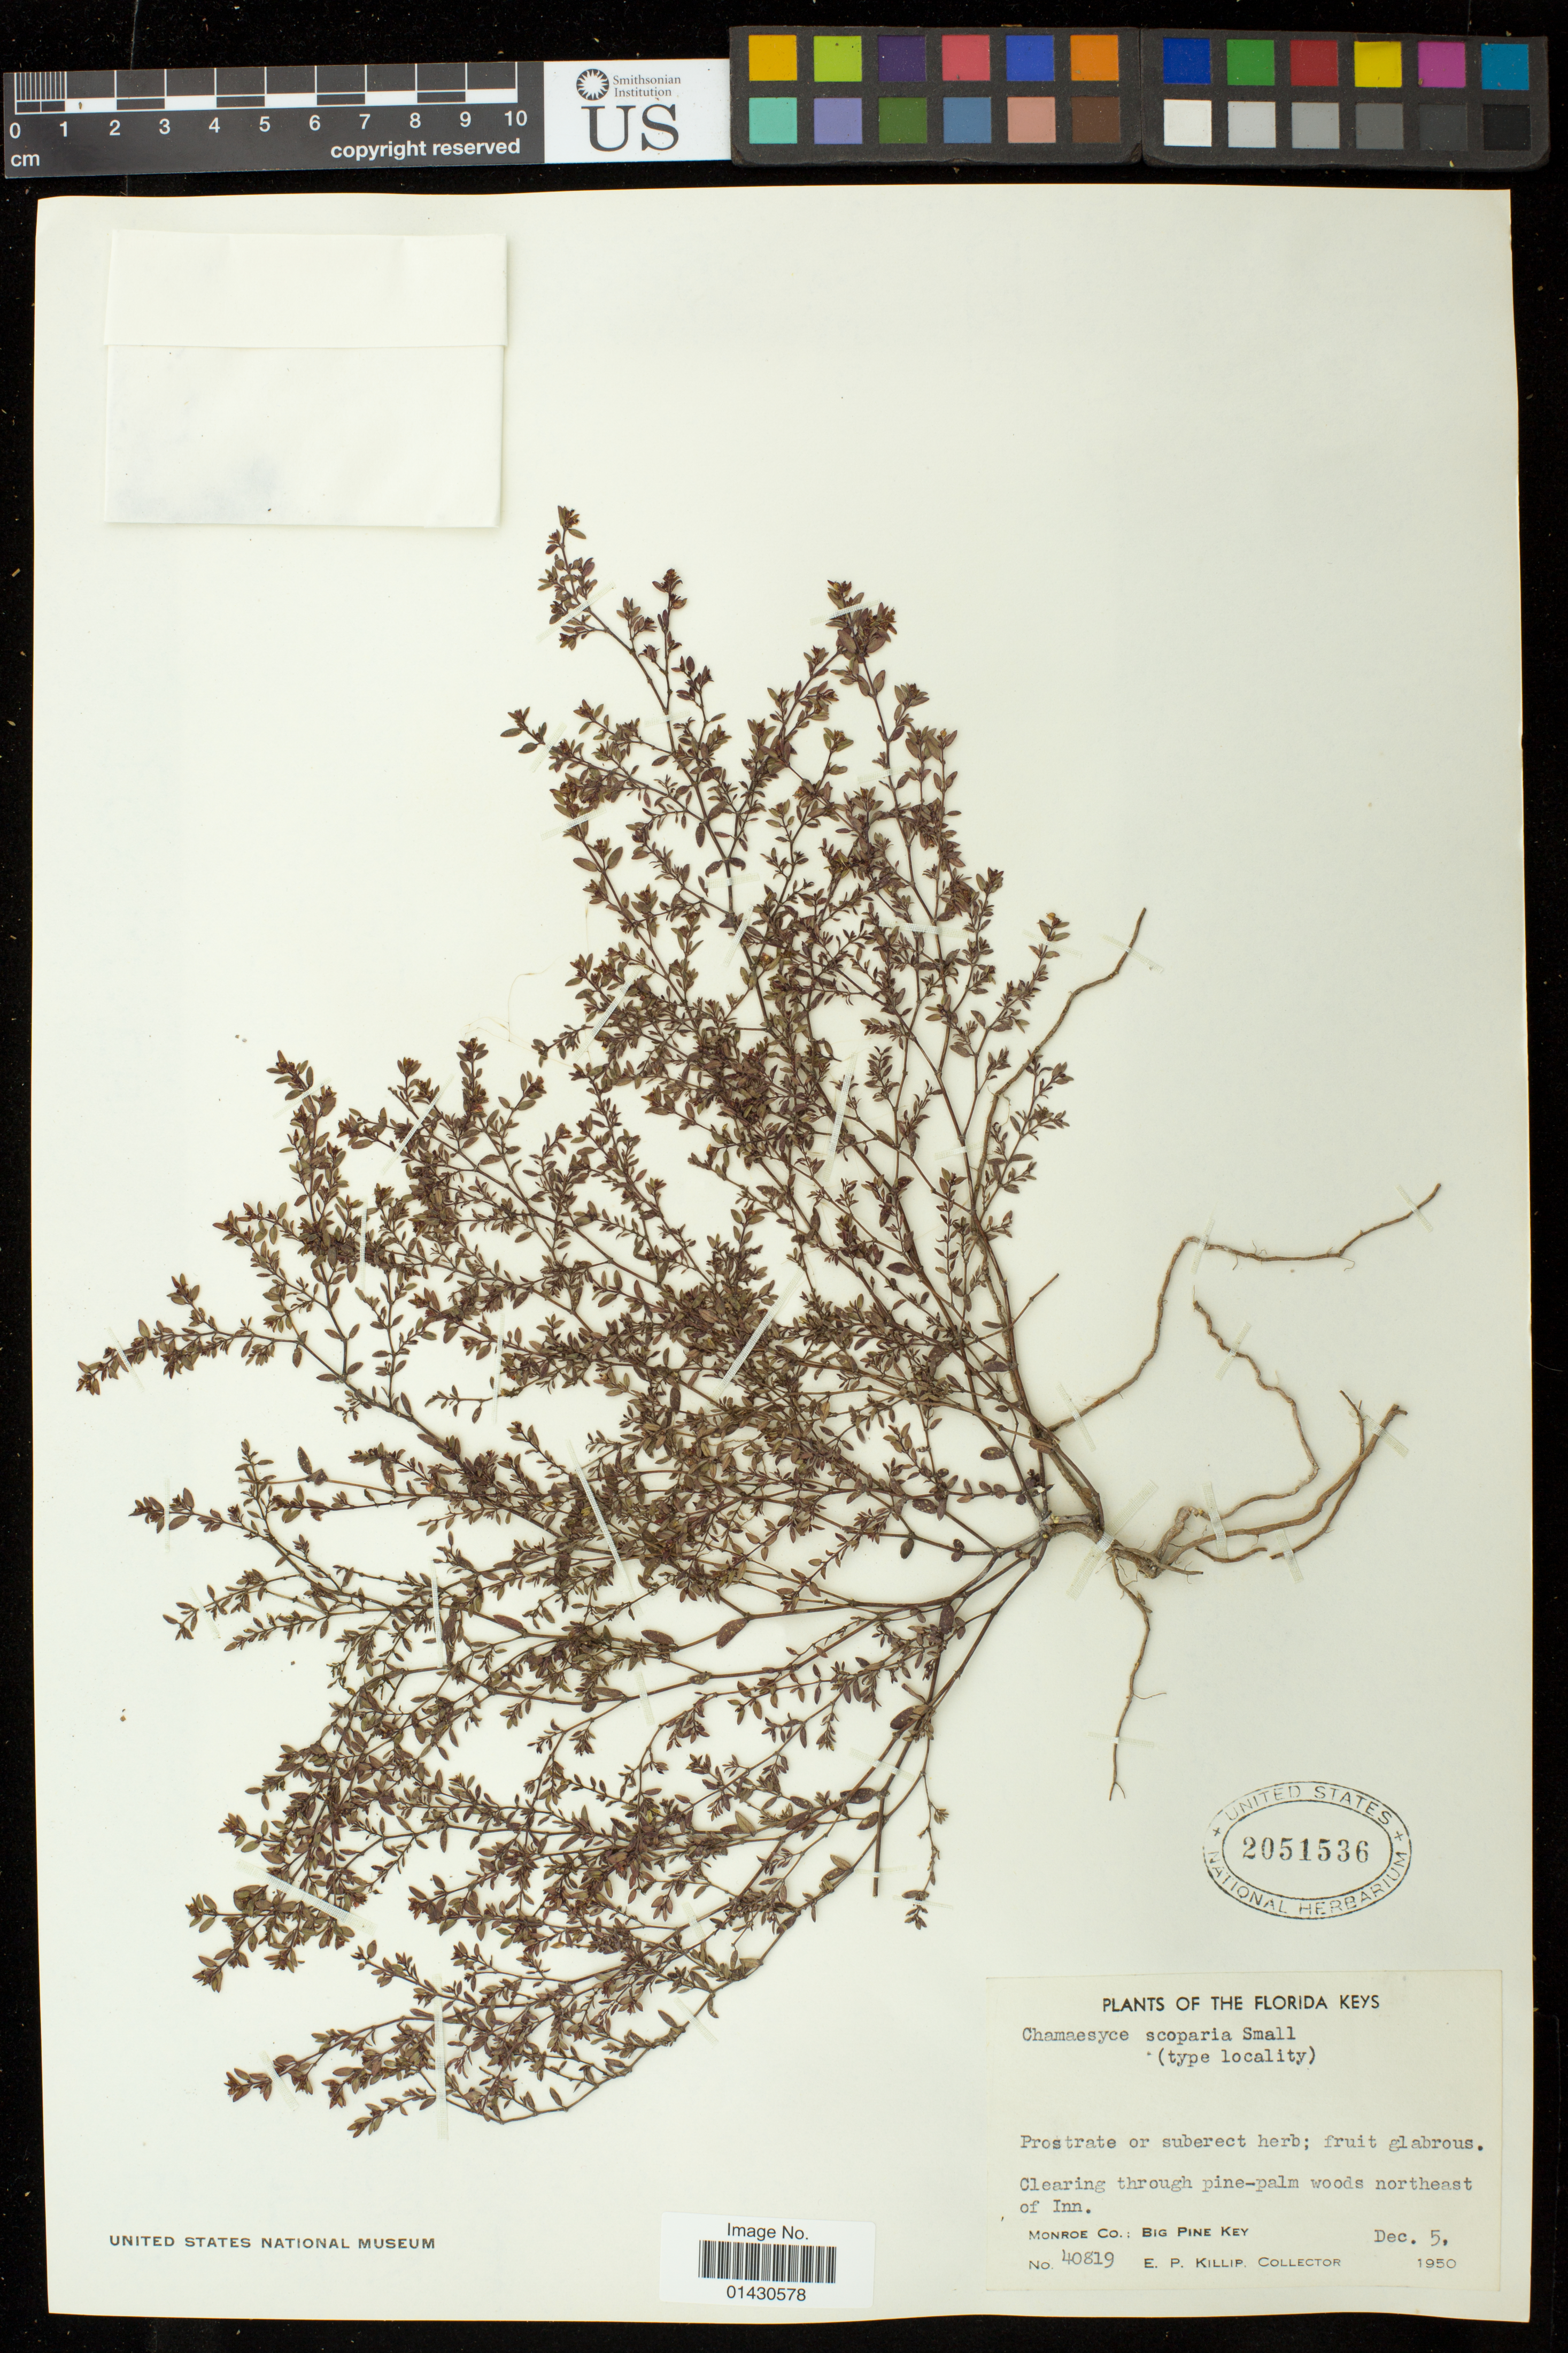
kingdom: Plantae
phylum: Tracheophyta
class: Magnoliopsida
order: Malpighiales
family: Euphorbiaceae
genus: Euphorbia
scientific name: Euphorbia porteriana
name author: (Small) Oudejans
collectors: E. P. Killip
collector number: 40819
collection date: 1950-12-05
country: United States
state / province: Florida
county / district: Monroe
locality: Big Pine Key; clearing through pine-palm woods northeast of Inn.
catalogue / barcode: US 2051536